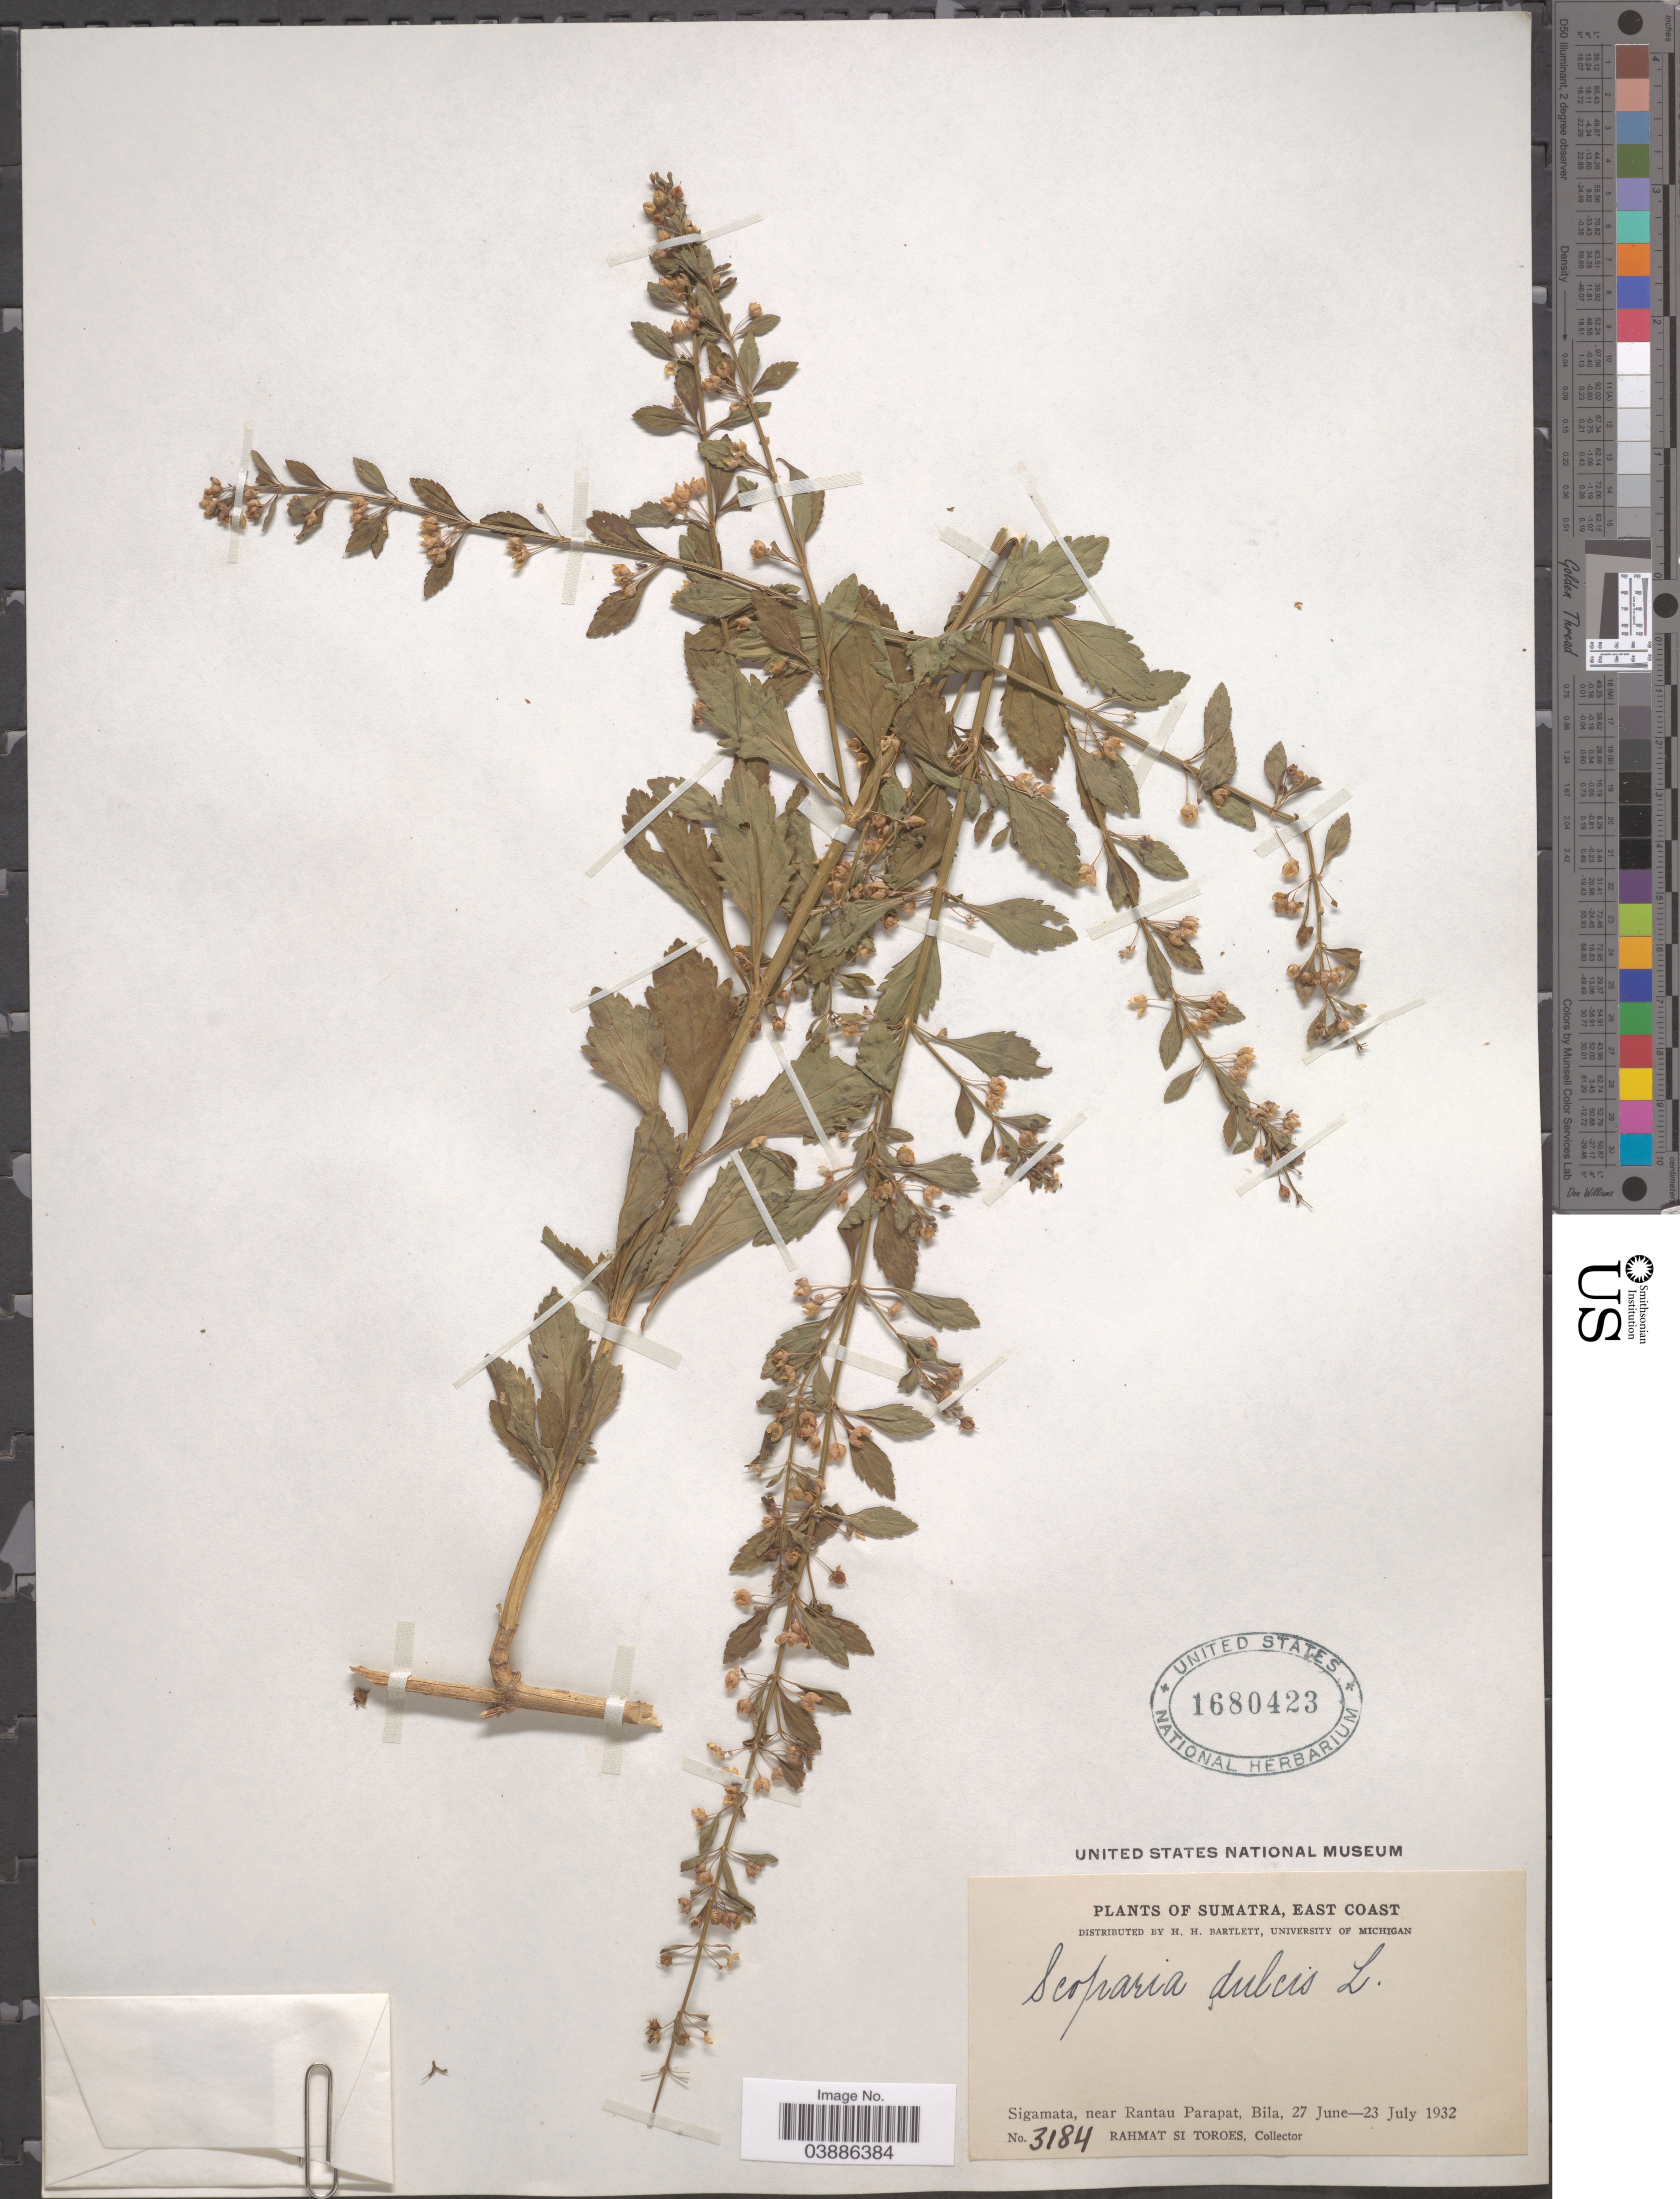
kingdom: Plantae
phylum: Tracheophyta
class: Magnoliopsida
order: Lamiales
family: Plantaginaceae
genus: Scoparia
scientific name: Scoparia dulcis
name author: L.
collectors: Rahmat Si Boeea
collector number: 3184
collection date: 1932-06-27/1932-07-23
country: Indonesia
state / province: Sumatra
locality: East Coast. Sigamata, near Rantau Parapat, Bila.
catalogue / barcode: US 1680423